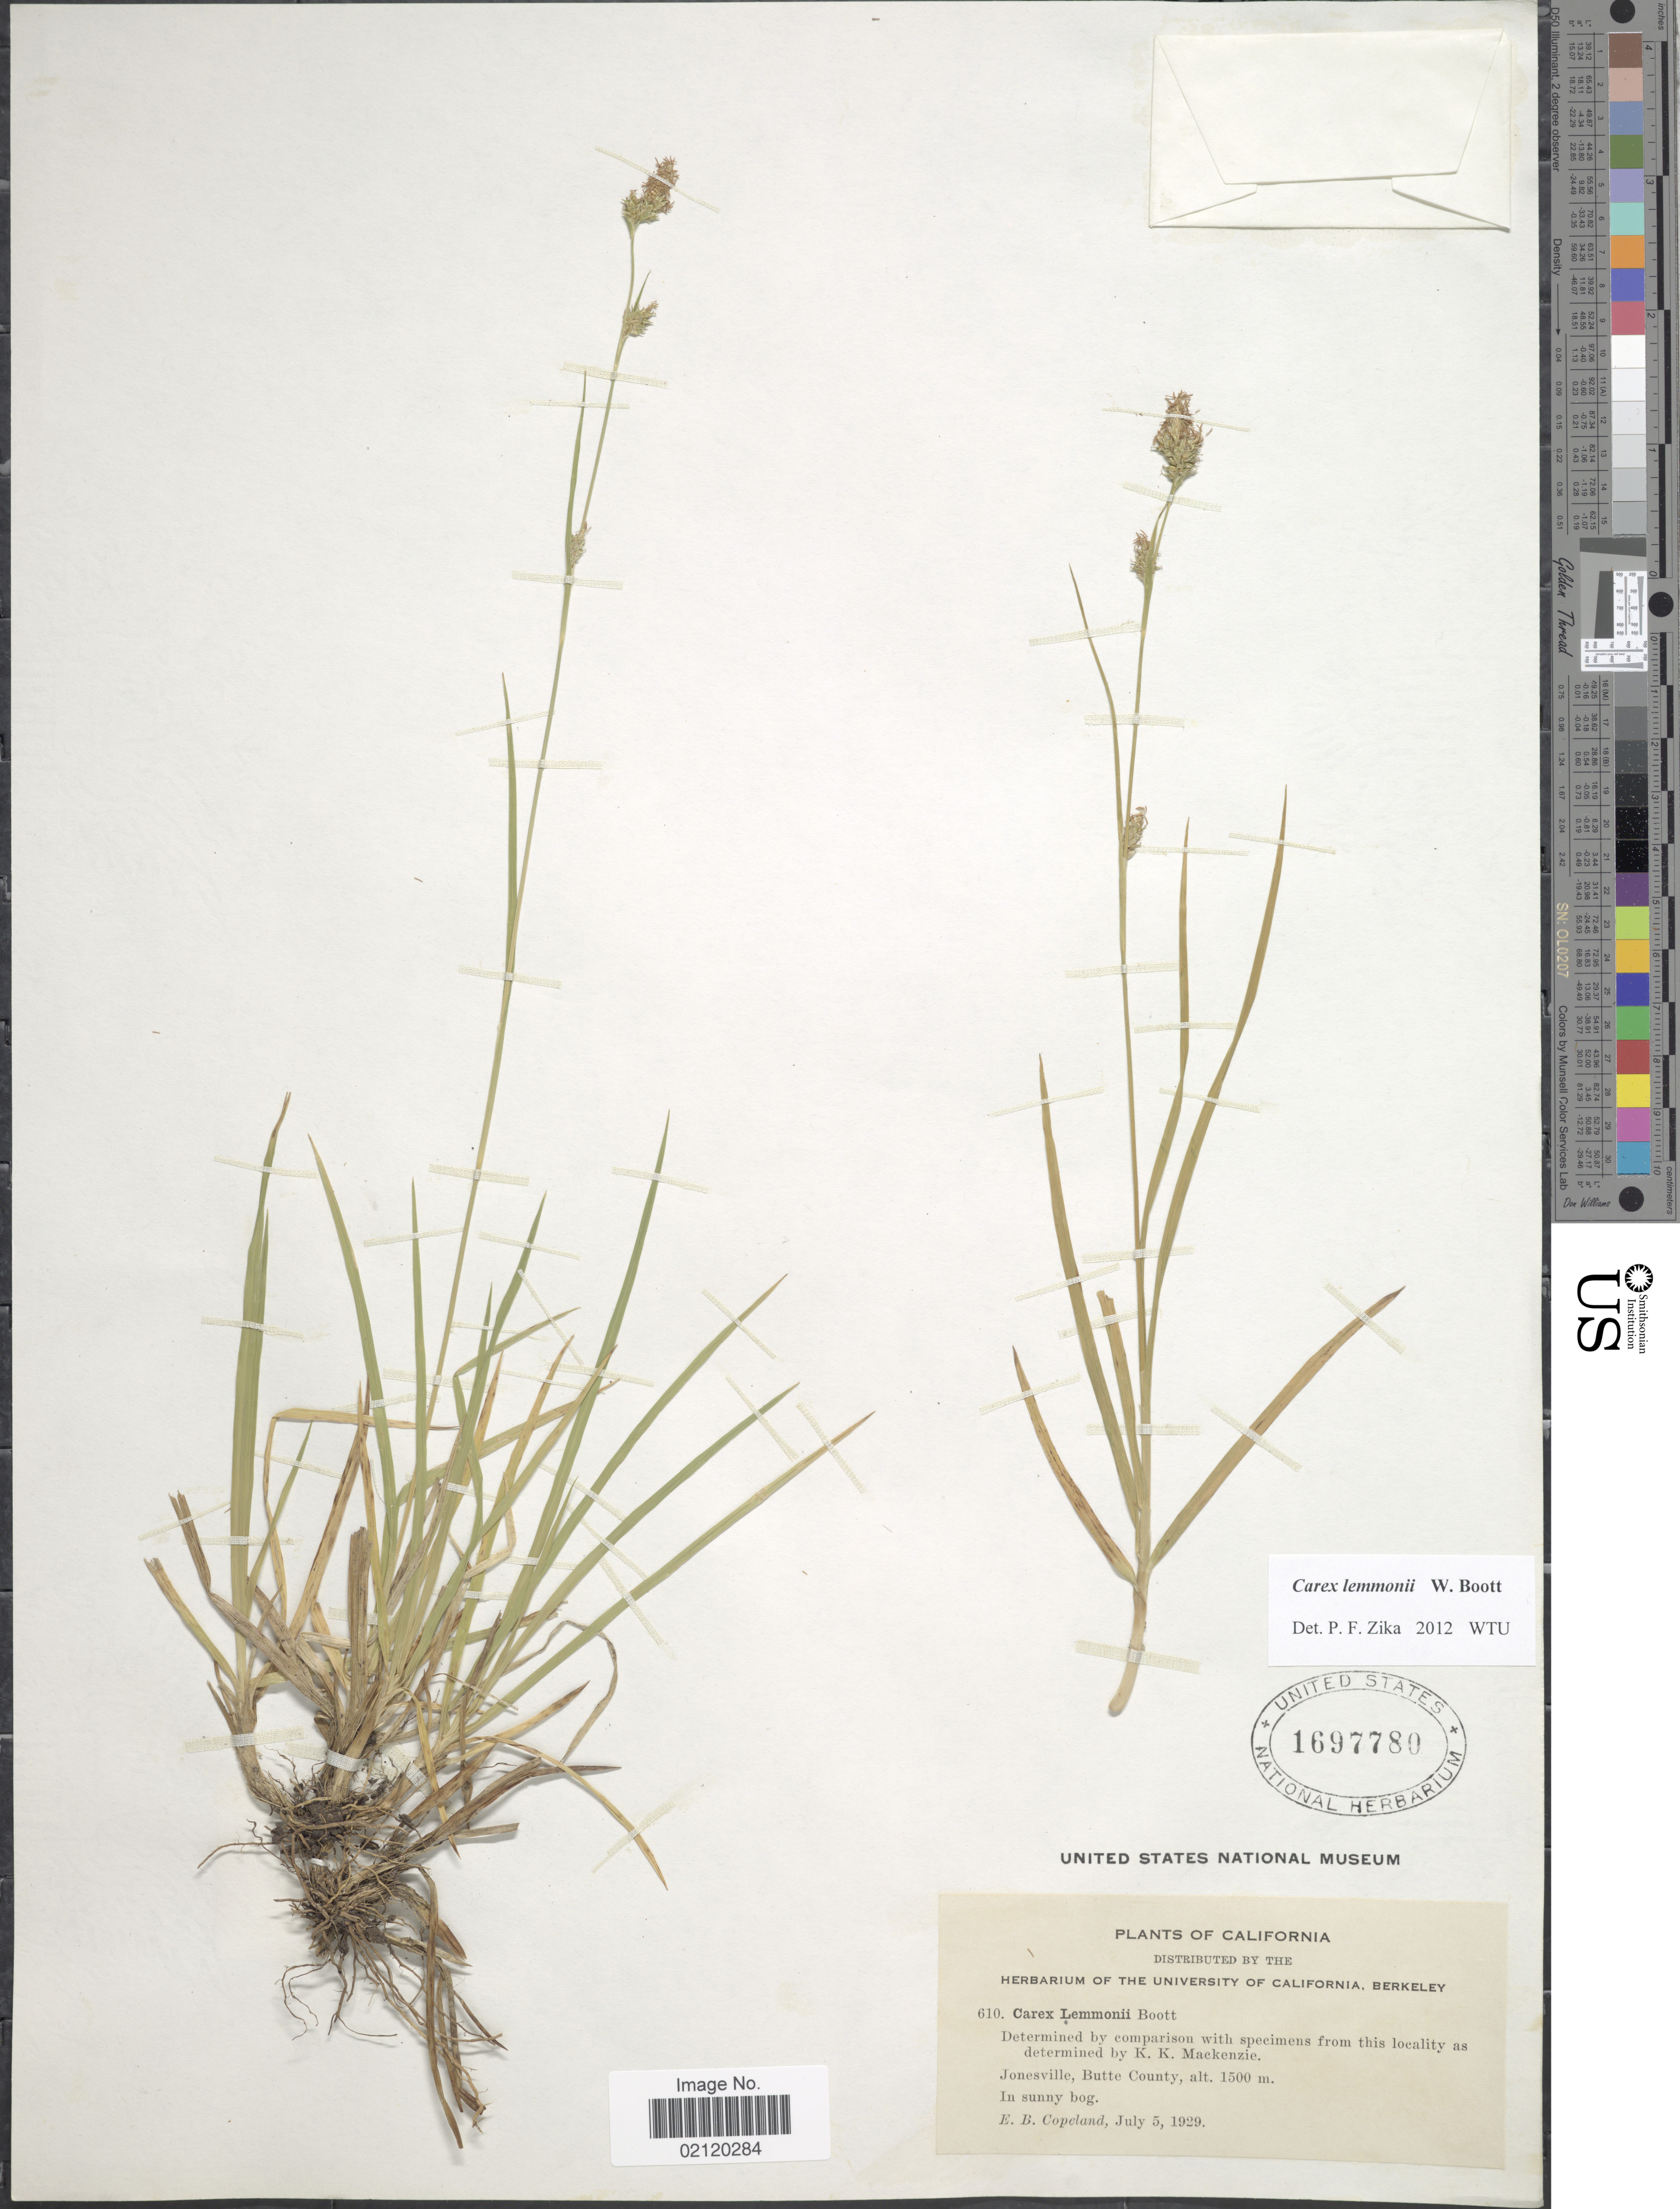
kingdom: Plantae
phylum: Tracheophyta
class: Liliopsida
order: Poales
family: Cyperaceae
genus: Carex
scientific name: Carex lemmonii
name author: W. Boott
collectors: E. B. Copeland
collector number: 610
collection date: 1929-07-05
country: United States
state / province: California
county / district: Butte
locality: Jonesville, Butte County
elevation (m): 1500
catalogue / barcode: US 1697780